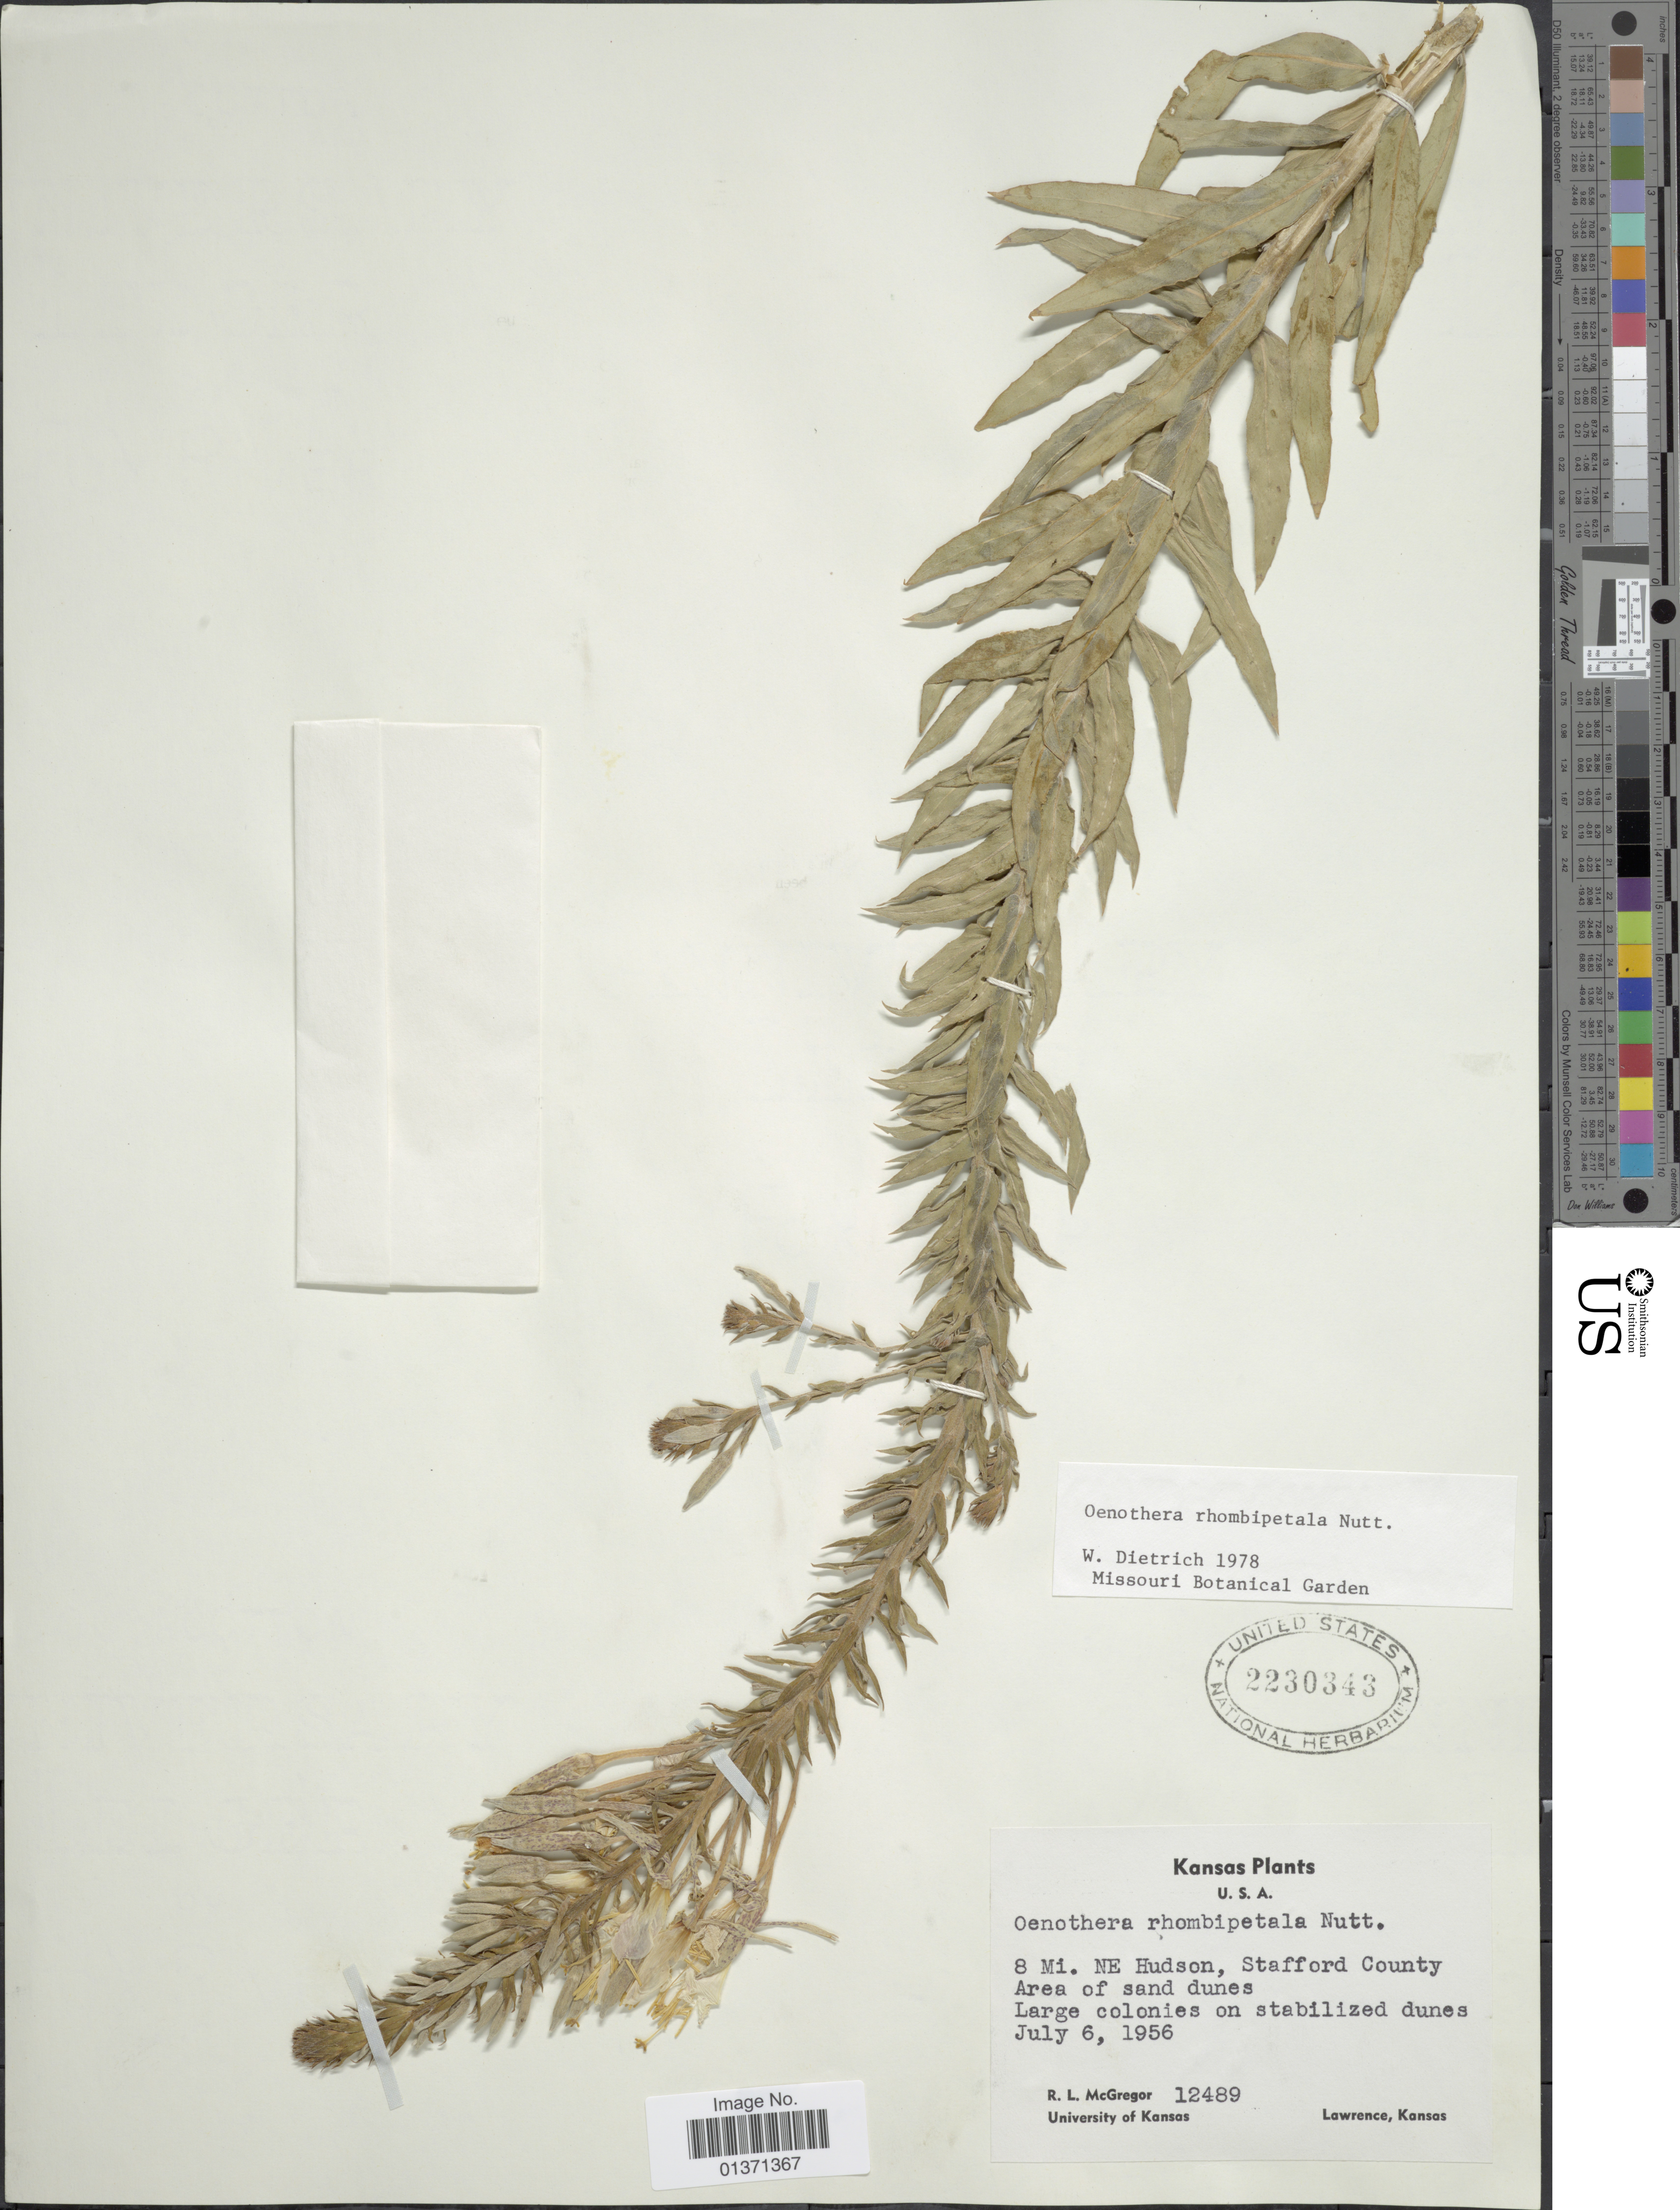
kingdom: Plantae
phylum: Tracheophyta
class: Magnoliopsida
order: Myrtales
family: Onagraceae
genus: Oenothera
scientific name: Oenothera rhombipetala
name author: Nutt. ex Torr & A. Gray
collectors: R. McGregor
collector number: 12489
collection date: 1956-07-06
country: United States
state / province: Kansas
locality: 8 Mi. NE Hudson, Stafford County. Area of sand dunes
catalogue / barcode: US 2230343